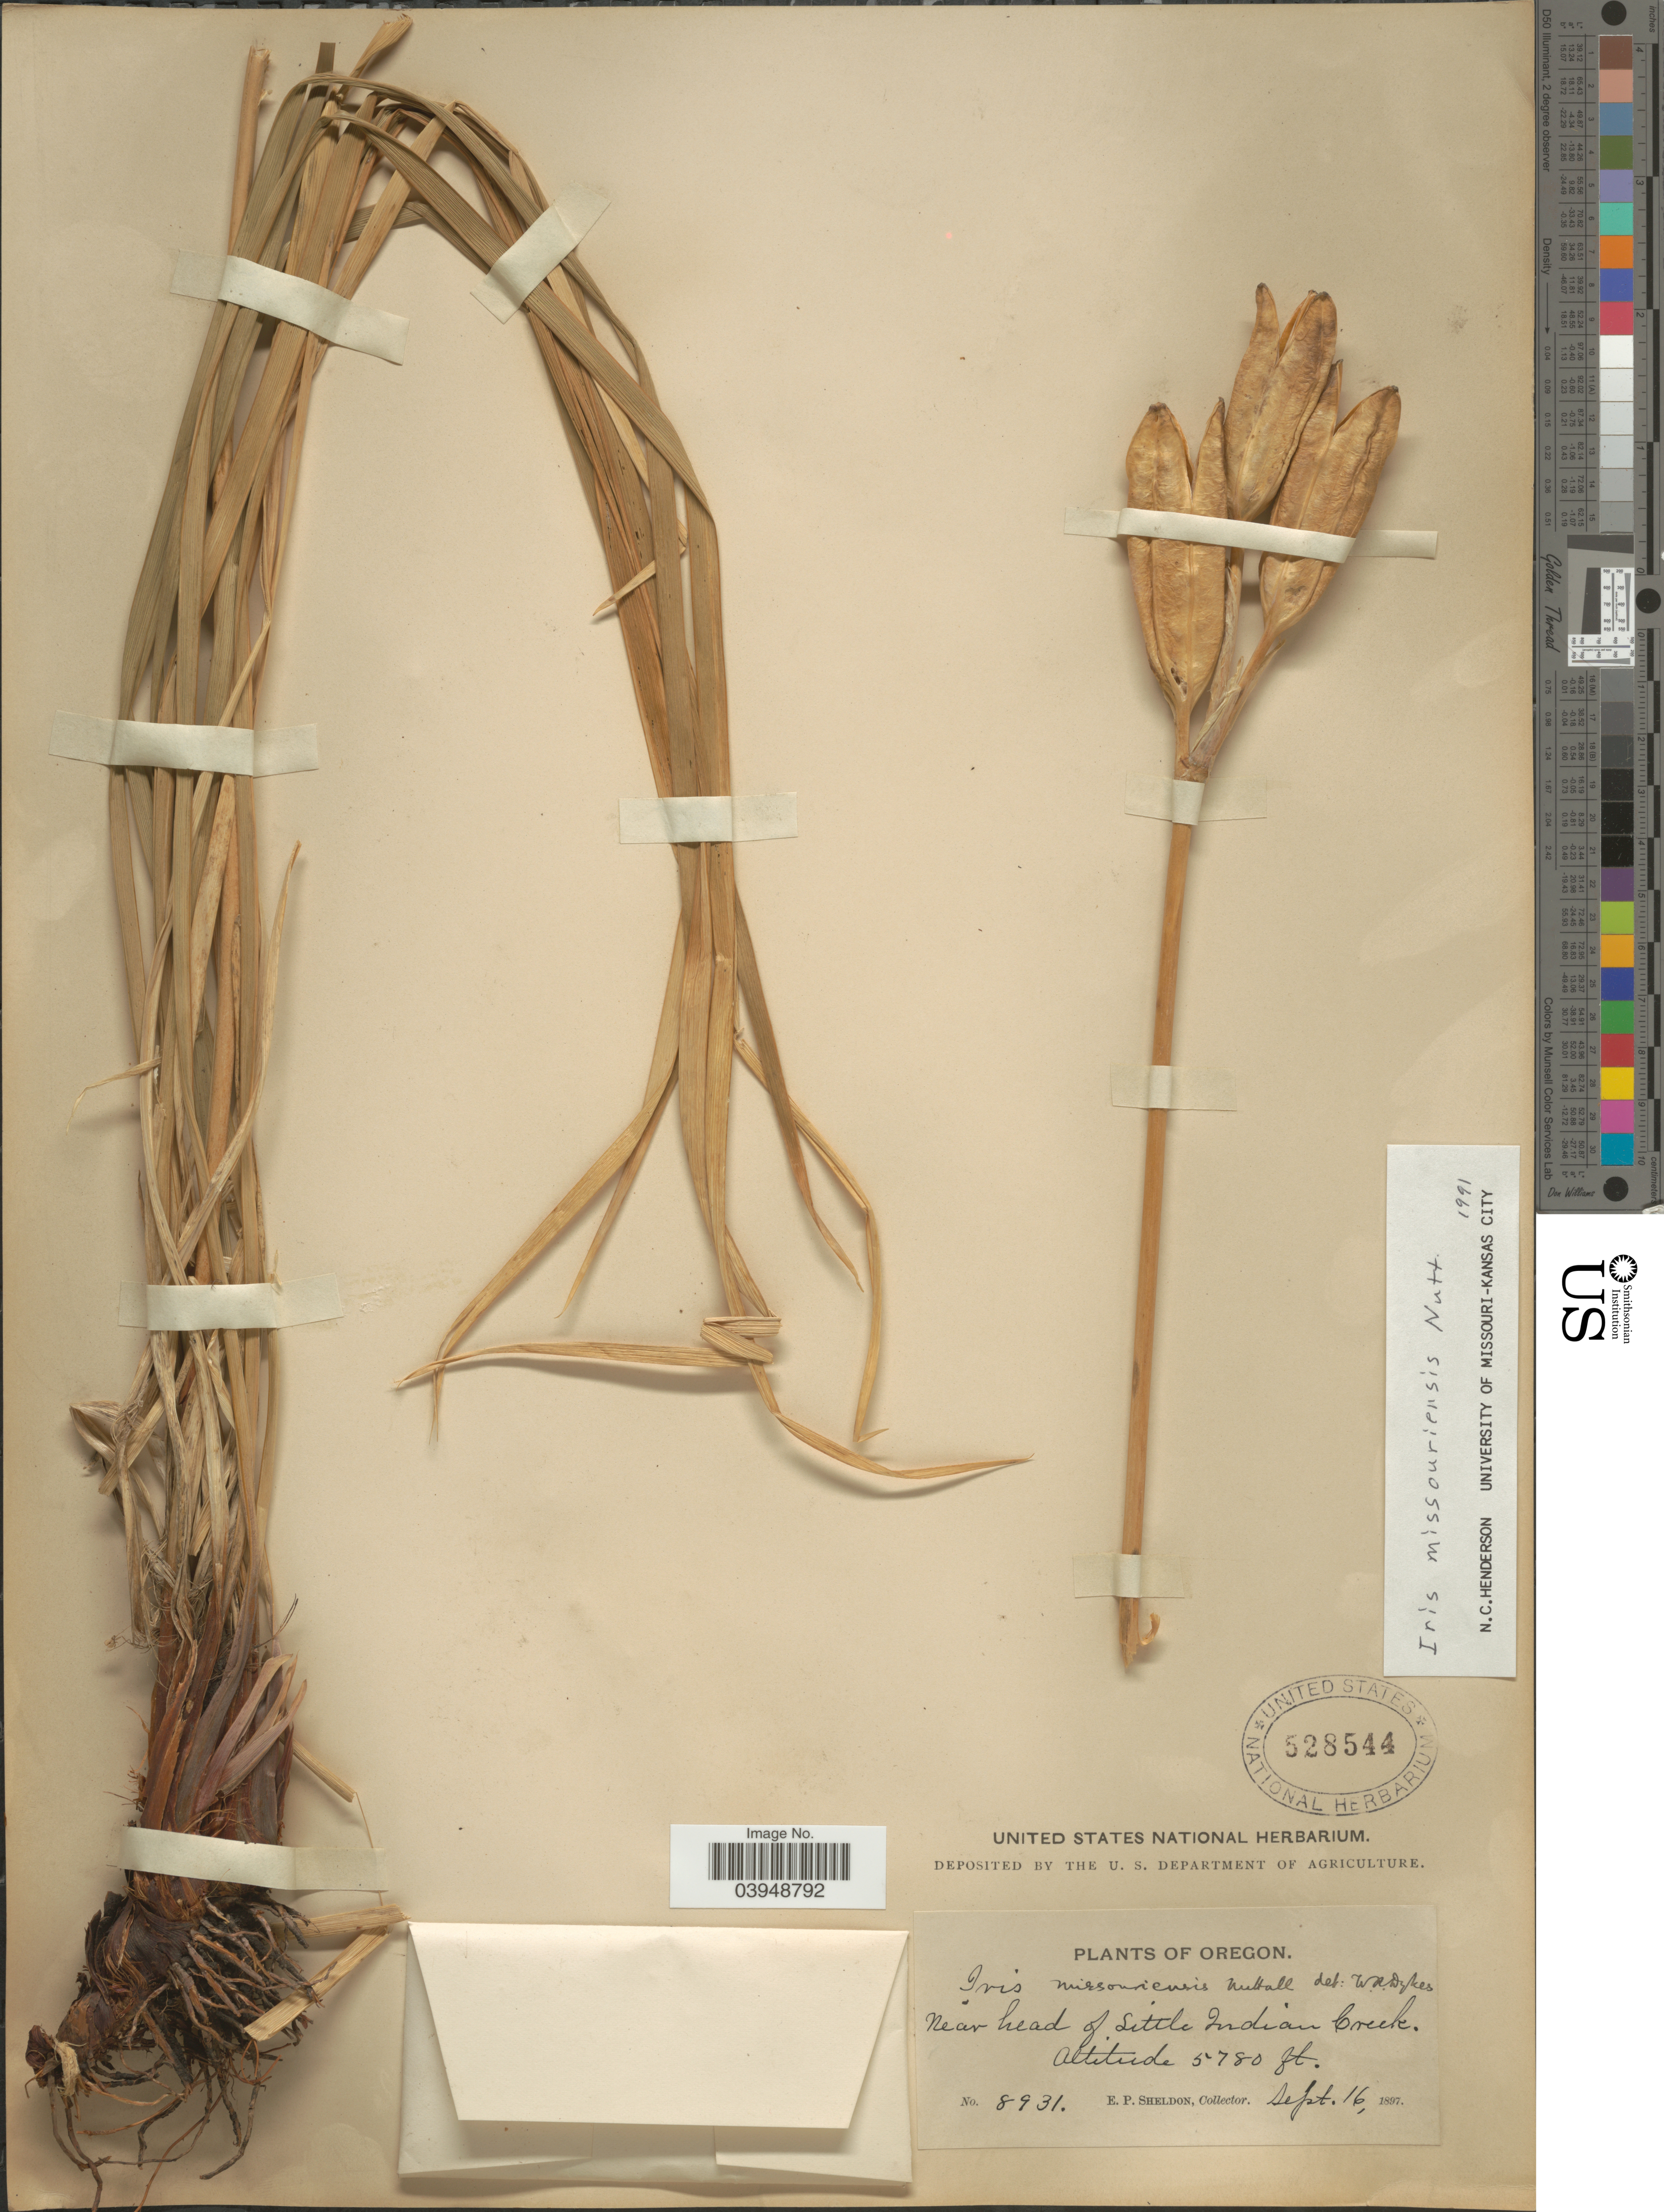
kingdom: Plantae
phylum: Tracheophyta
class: Liliopsida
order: Asparagales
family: Iridaceae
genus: Iris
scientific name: Iris missouriensis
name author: Nutt.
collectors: E. P. Sheldon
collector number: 8931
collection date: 1897-09-16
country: United States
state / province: Oregon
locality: Near head of Little Indian Creek.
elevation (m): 1762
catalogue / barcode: US 528544